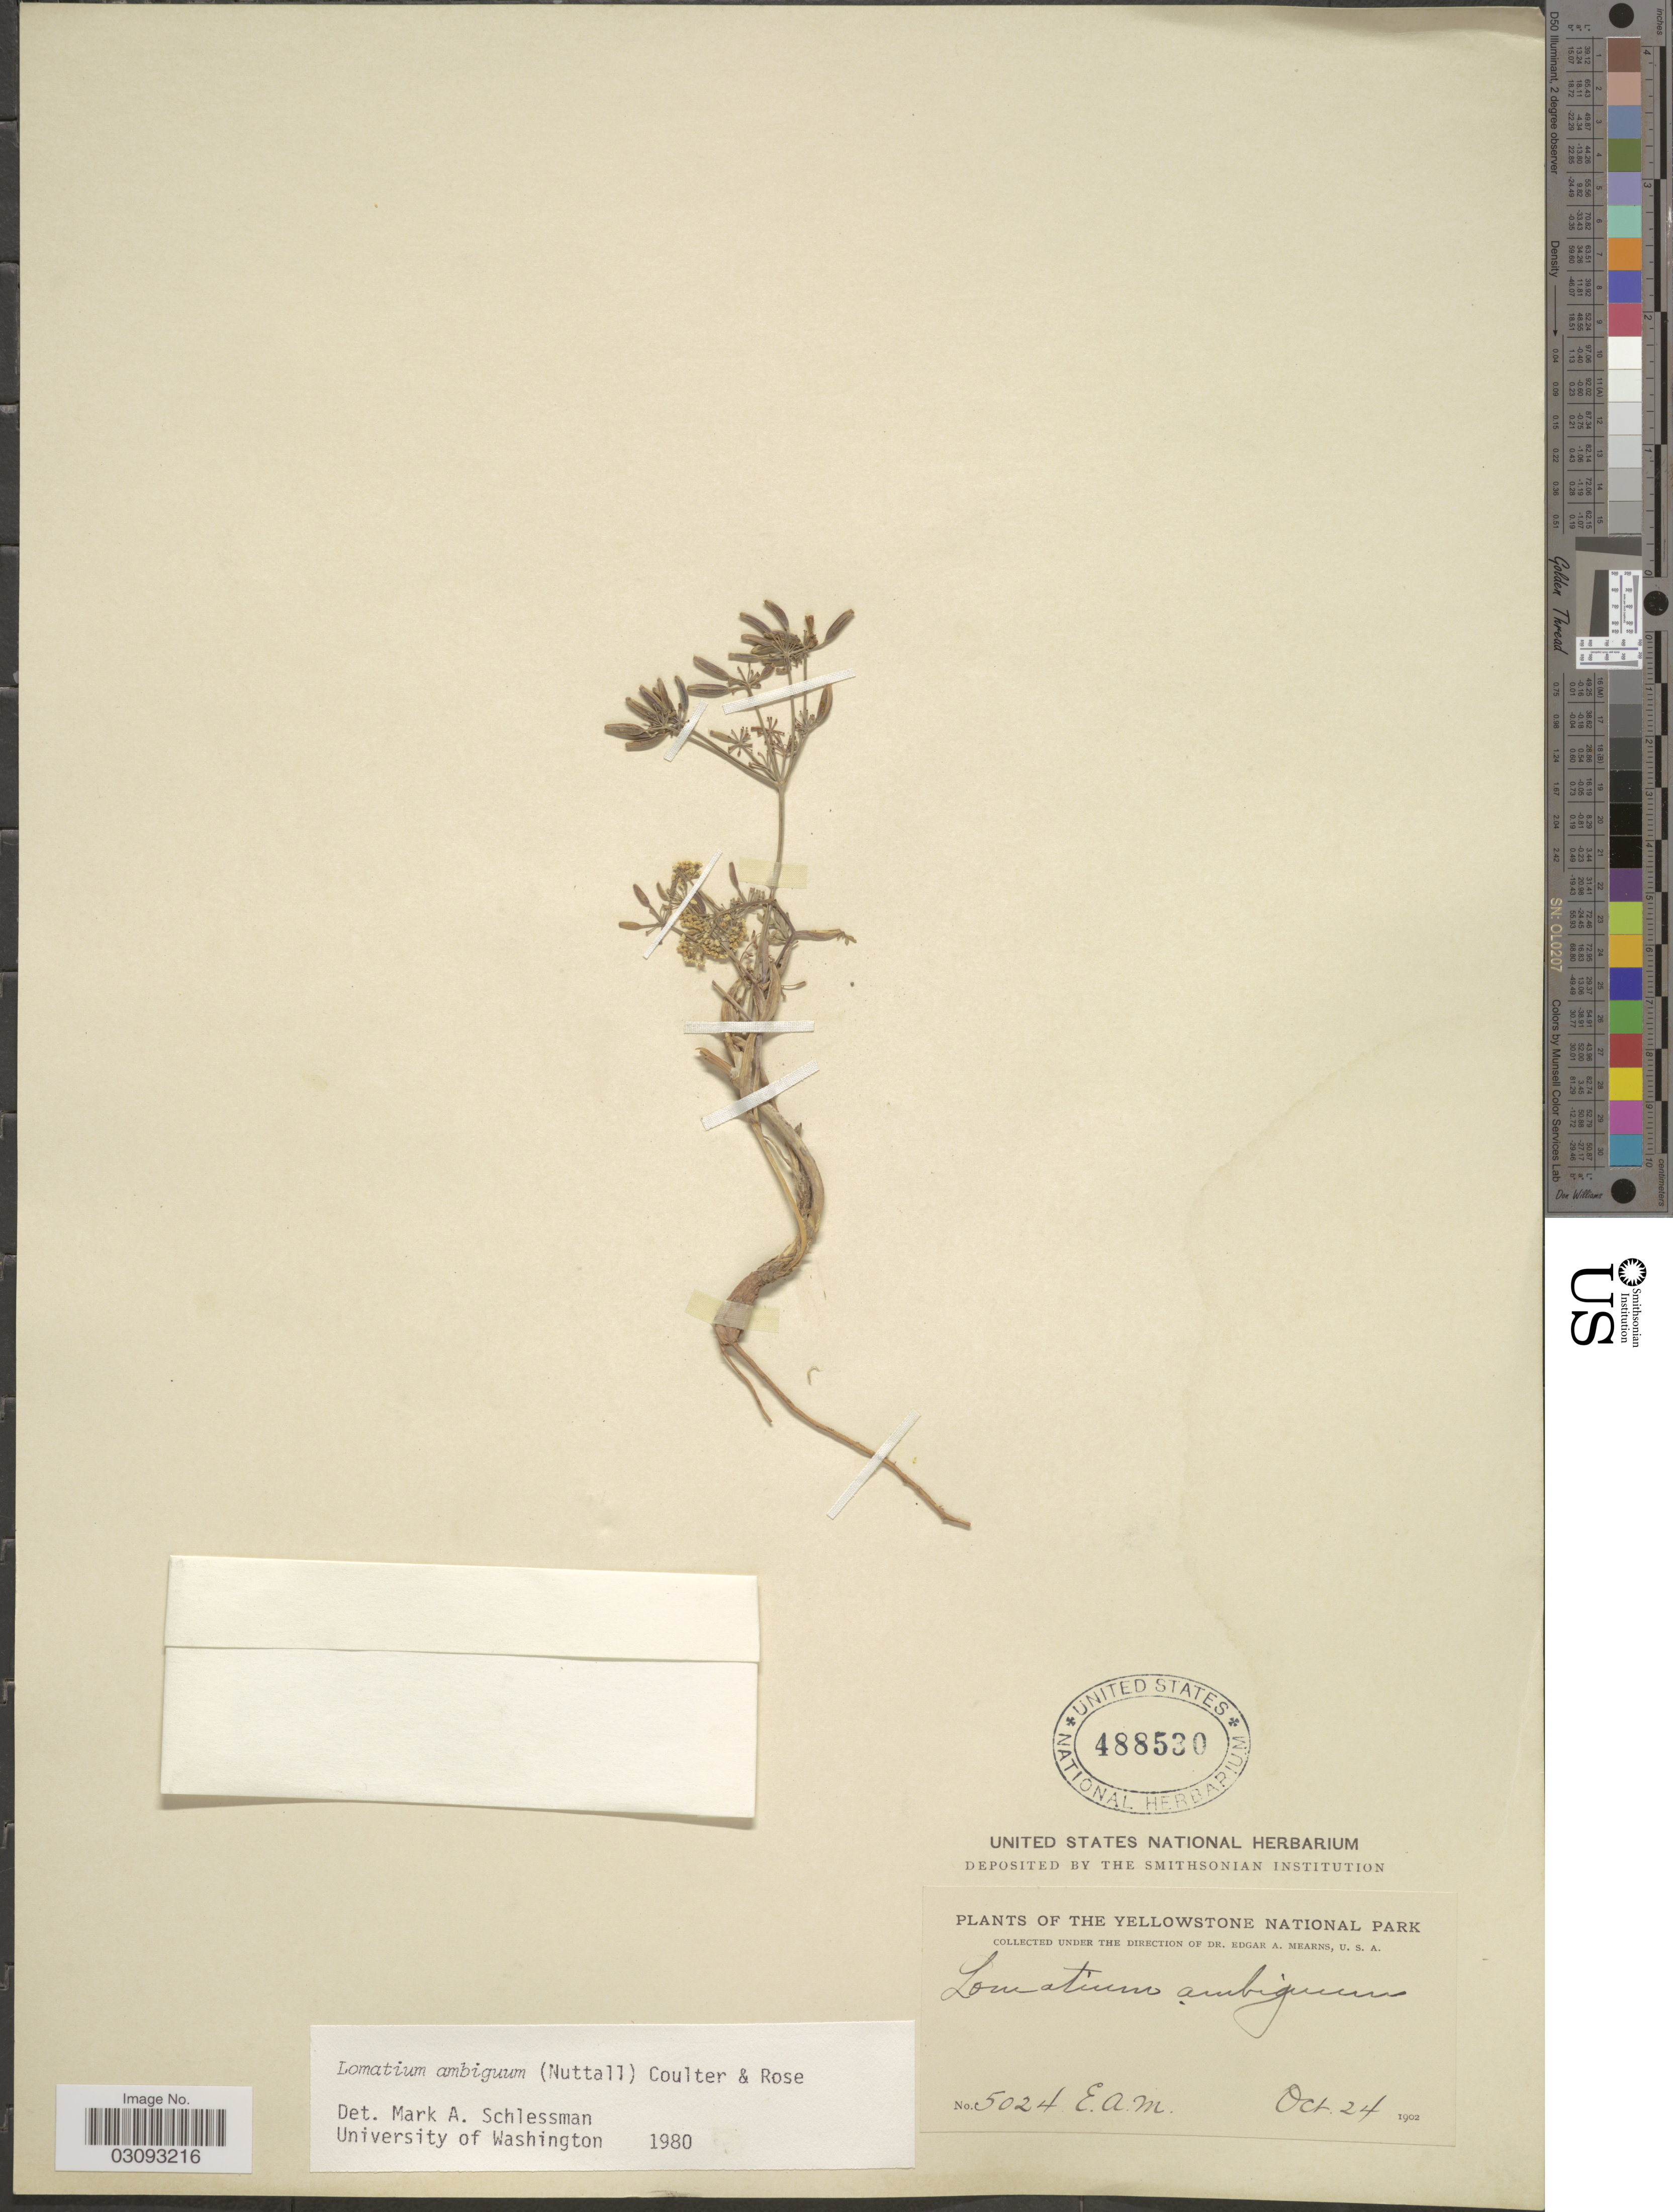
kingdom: Plantae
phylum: Tracheophyta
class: Magnoliopsida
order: Apiales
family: Apiaceae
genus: Lomatium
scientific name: Lomatium ambiguum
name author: (Nutt.) Coult. & Rose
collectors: E. A. Mearns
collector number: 5024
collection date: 1902-10-24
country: United States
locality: The Yellowstone National Park.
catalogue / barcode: US 488530